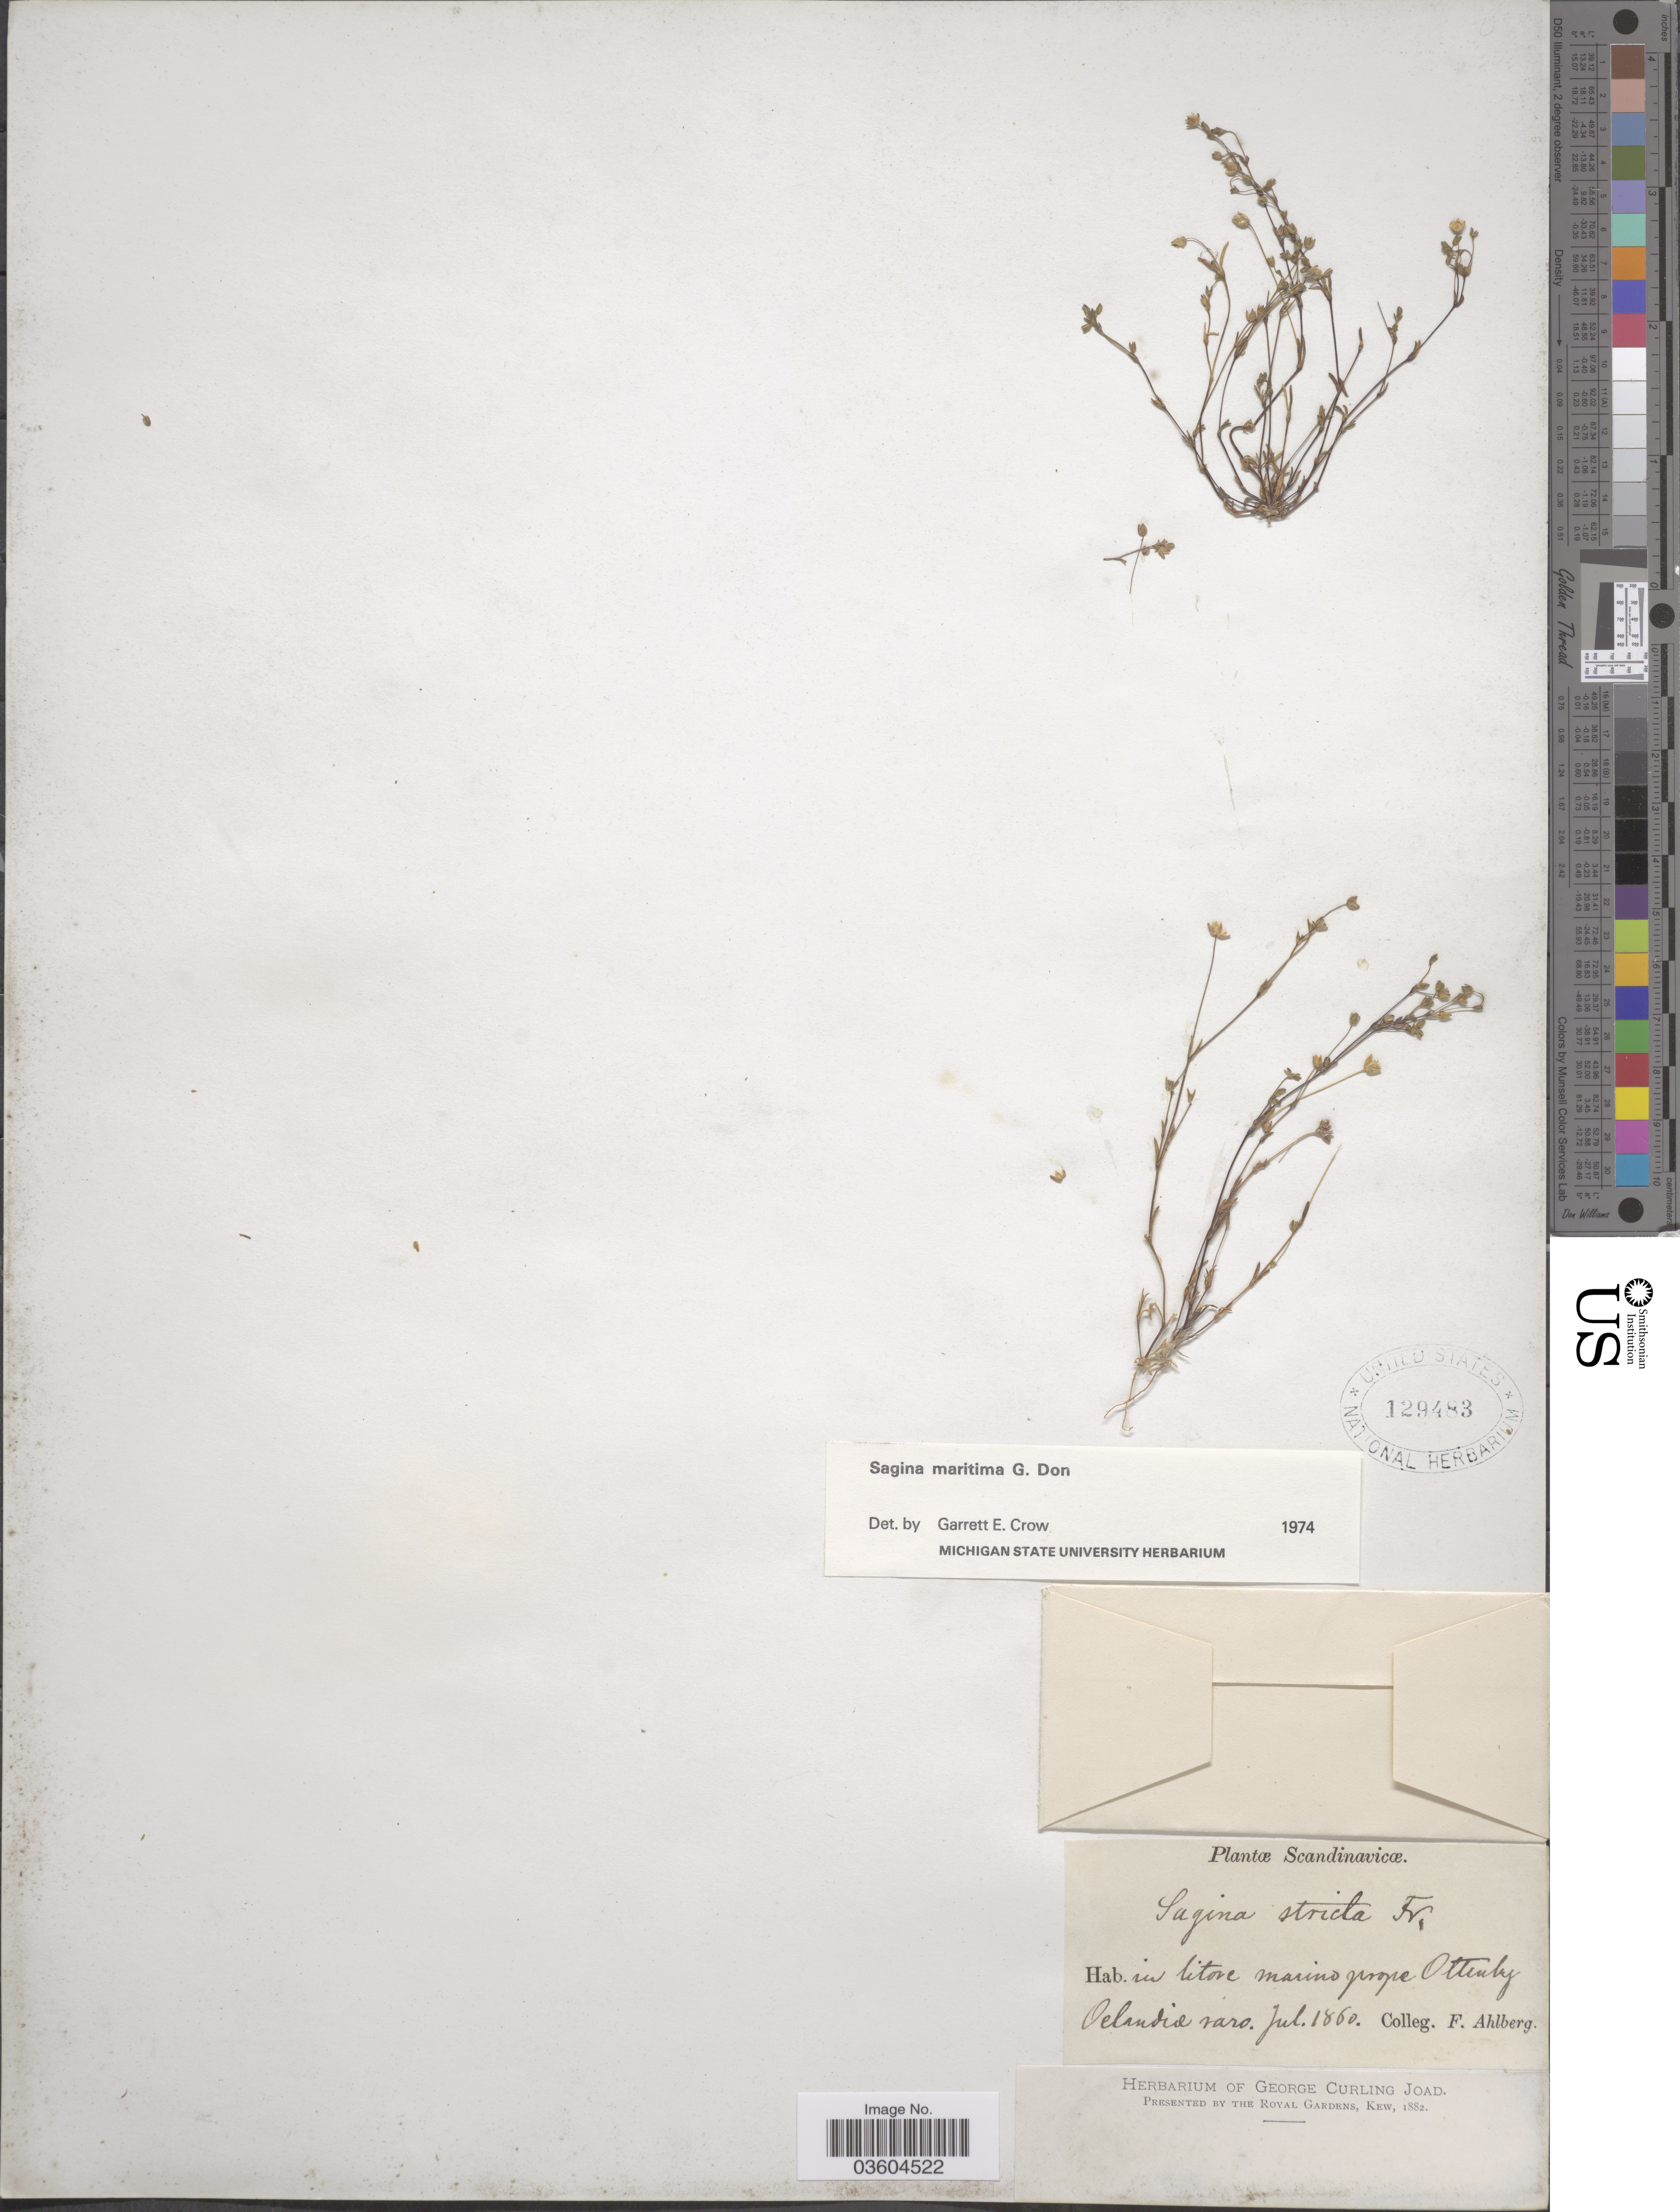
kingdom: Plantae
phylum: Tracheophyta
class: Magnoliopsida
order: Caryophyllales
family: Caryophyllaceae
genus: Sagina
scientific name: Sagina maritima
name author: G. Don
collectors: F. Ahlberg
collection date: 1860-07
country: Sweden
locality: Scandinavicœ. In litore prope Ottenby. Oelandiœ.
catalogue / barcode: US 129483